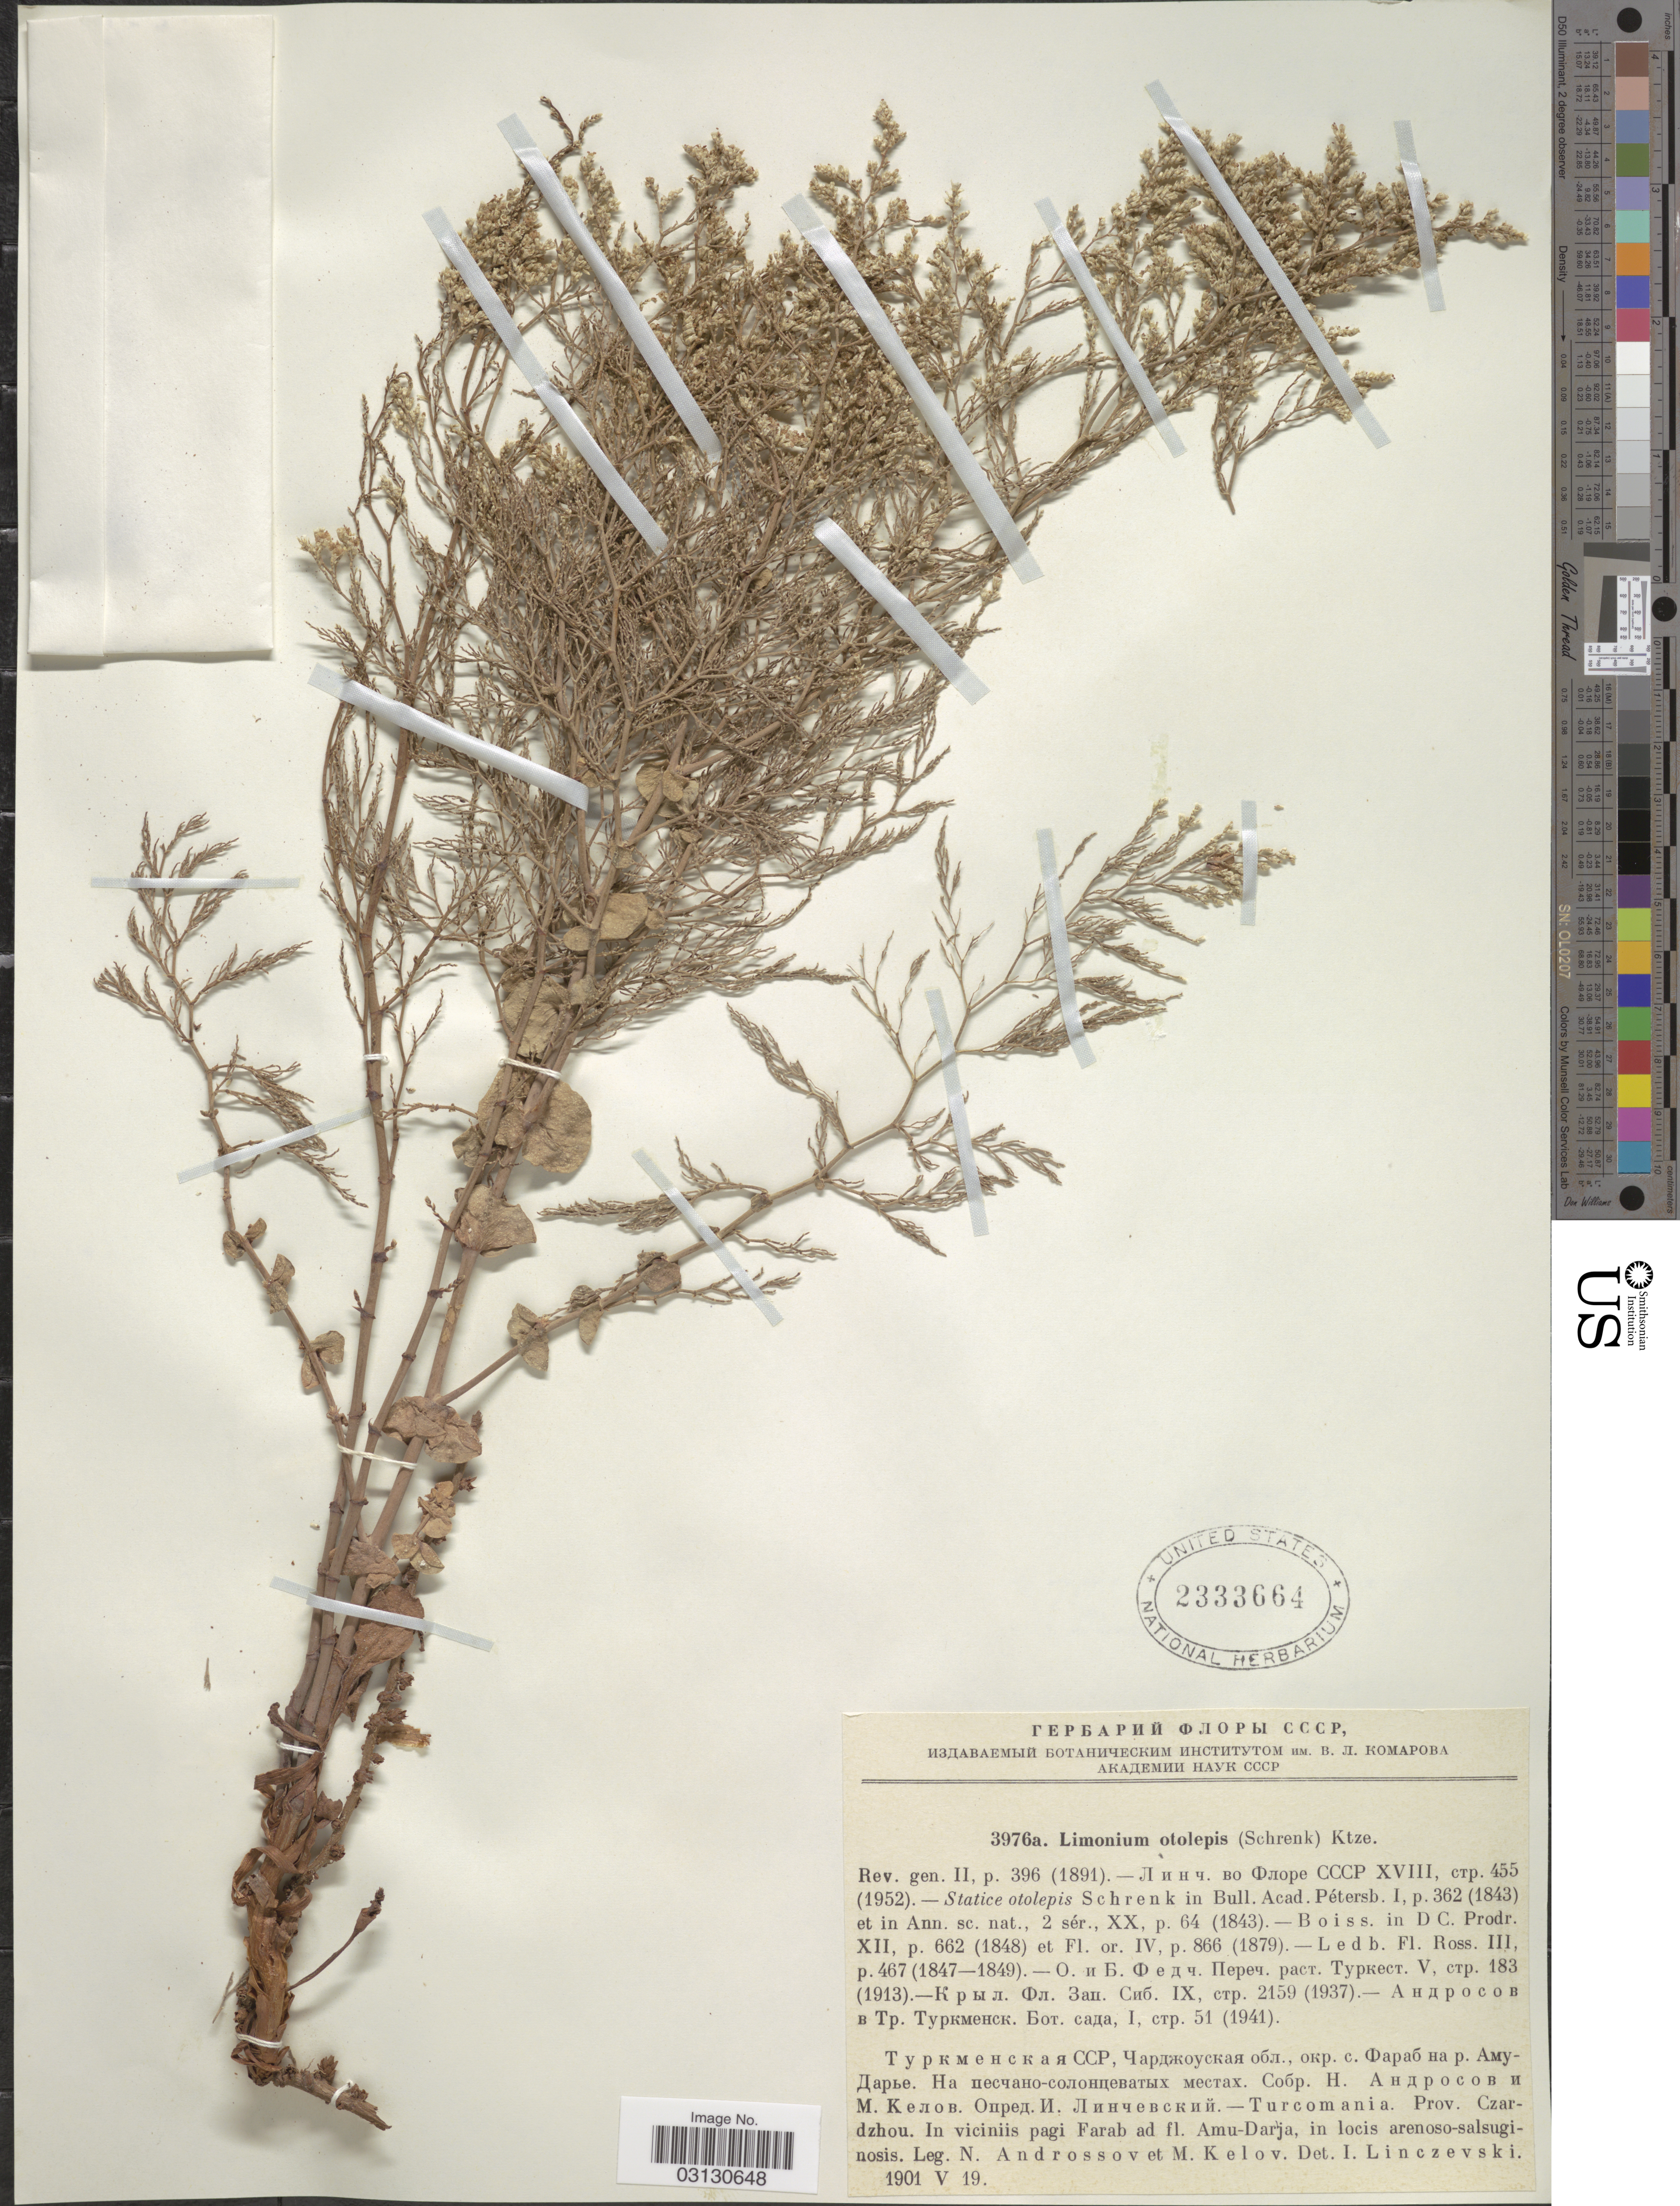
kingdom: Plantae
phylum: Tracheophyta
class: Magnoliopsida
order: Caryophyllales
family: Plumbaginaceae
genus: Limonium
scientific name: Limonium otolepis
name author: (Schrenk) Kuntze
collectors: N. Androssov & M. Kelov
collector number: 3976a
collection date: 1901-05-19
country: Turkmenistan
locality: Turcomania, Prov. Czardzhou, In viciniis pagi Farab ad fl. Amu-Darja, in locis arenoso-salsuginosis.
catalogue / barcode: US 2333664